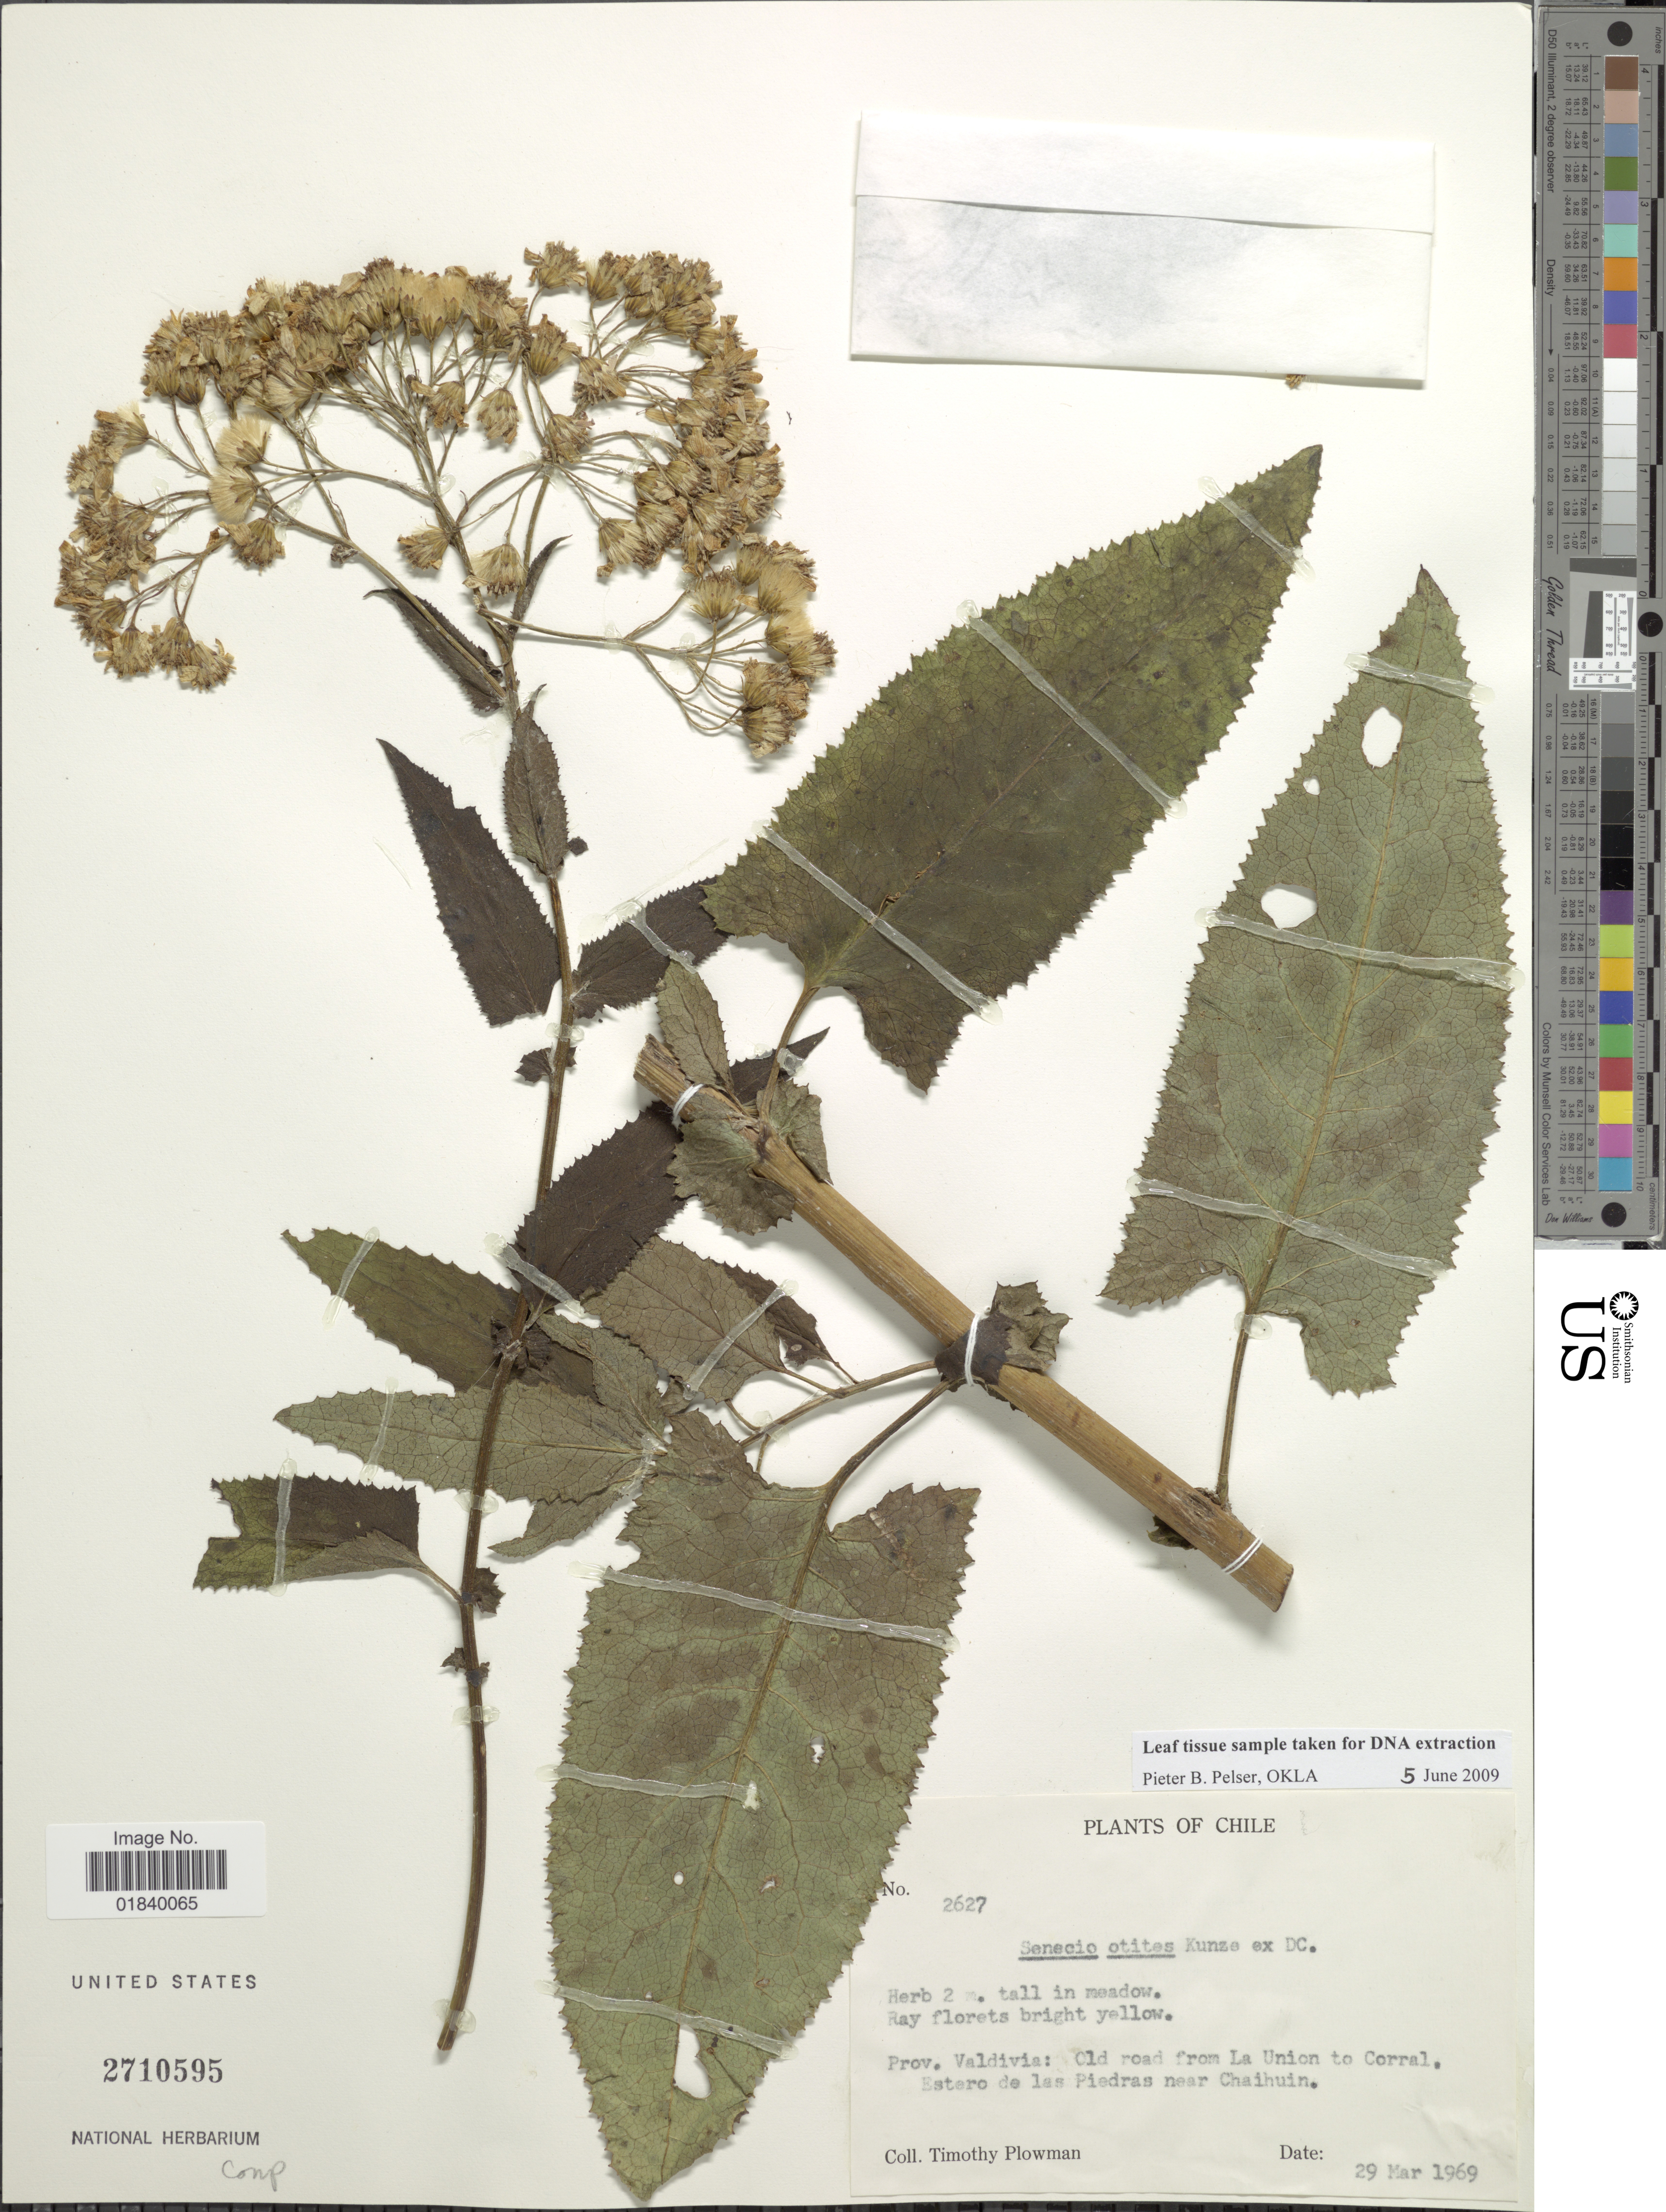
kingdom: Plantae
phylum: Tracheophyta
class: Magnoliopsida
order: Asterales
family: Asteraceae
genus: Senecio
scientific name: Senecio otites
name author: Kunze & DC.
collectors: T. Plowman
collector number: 2627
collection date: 1969-03-29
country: Chile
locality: Chile, Prov. Valdivia: Old road from La Union to Corral. Estero de la Piedras near Chaihuin.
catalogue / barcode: US 2710595